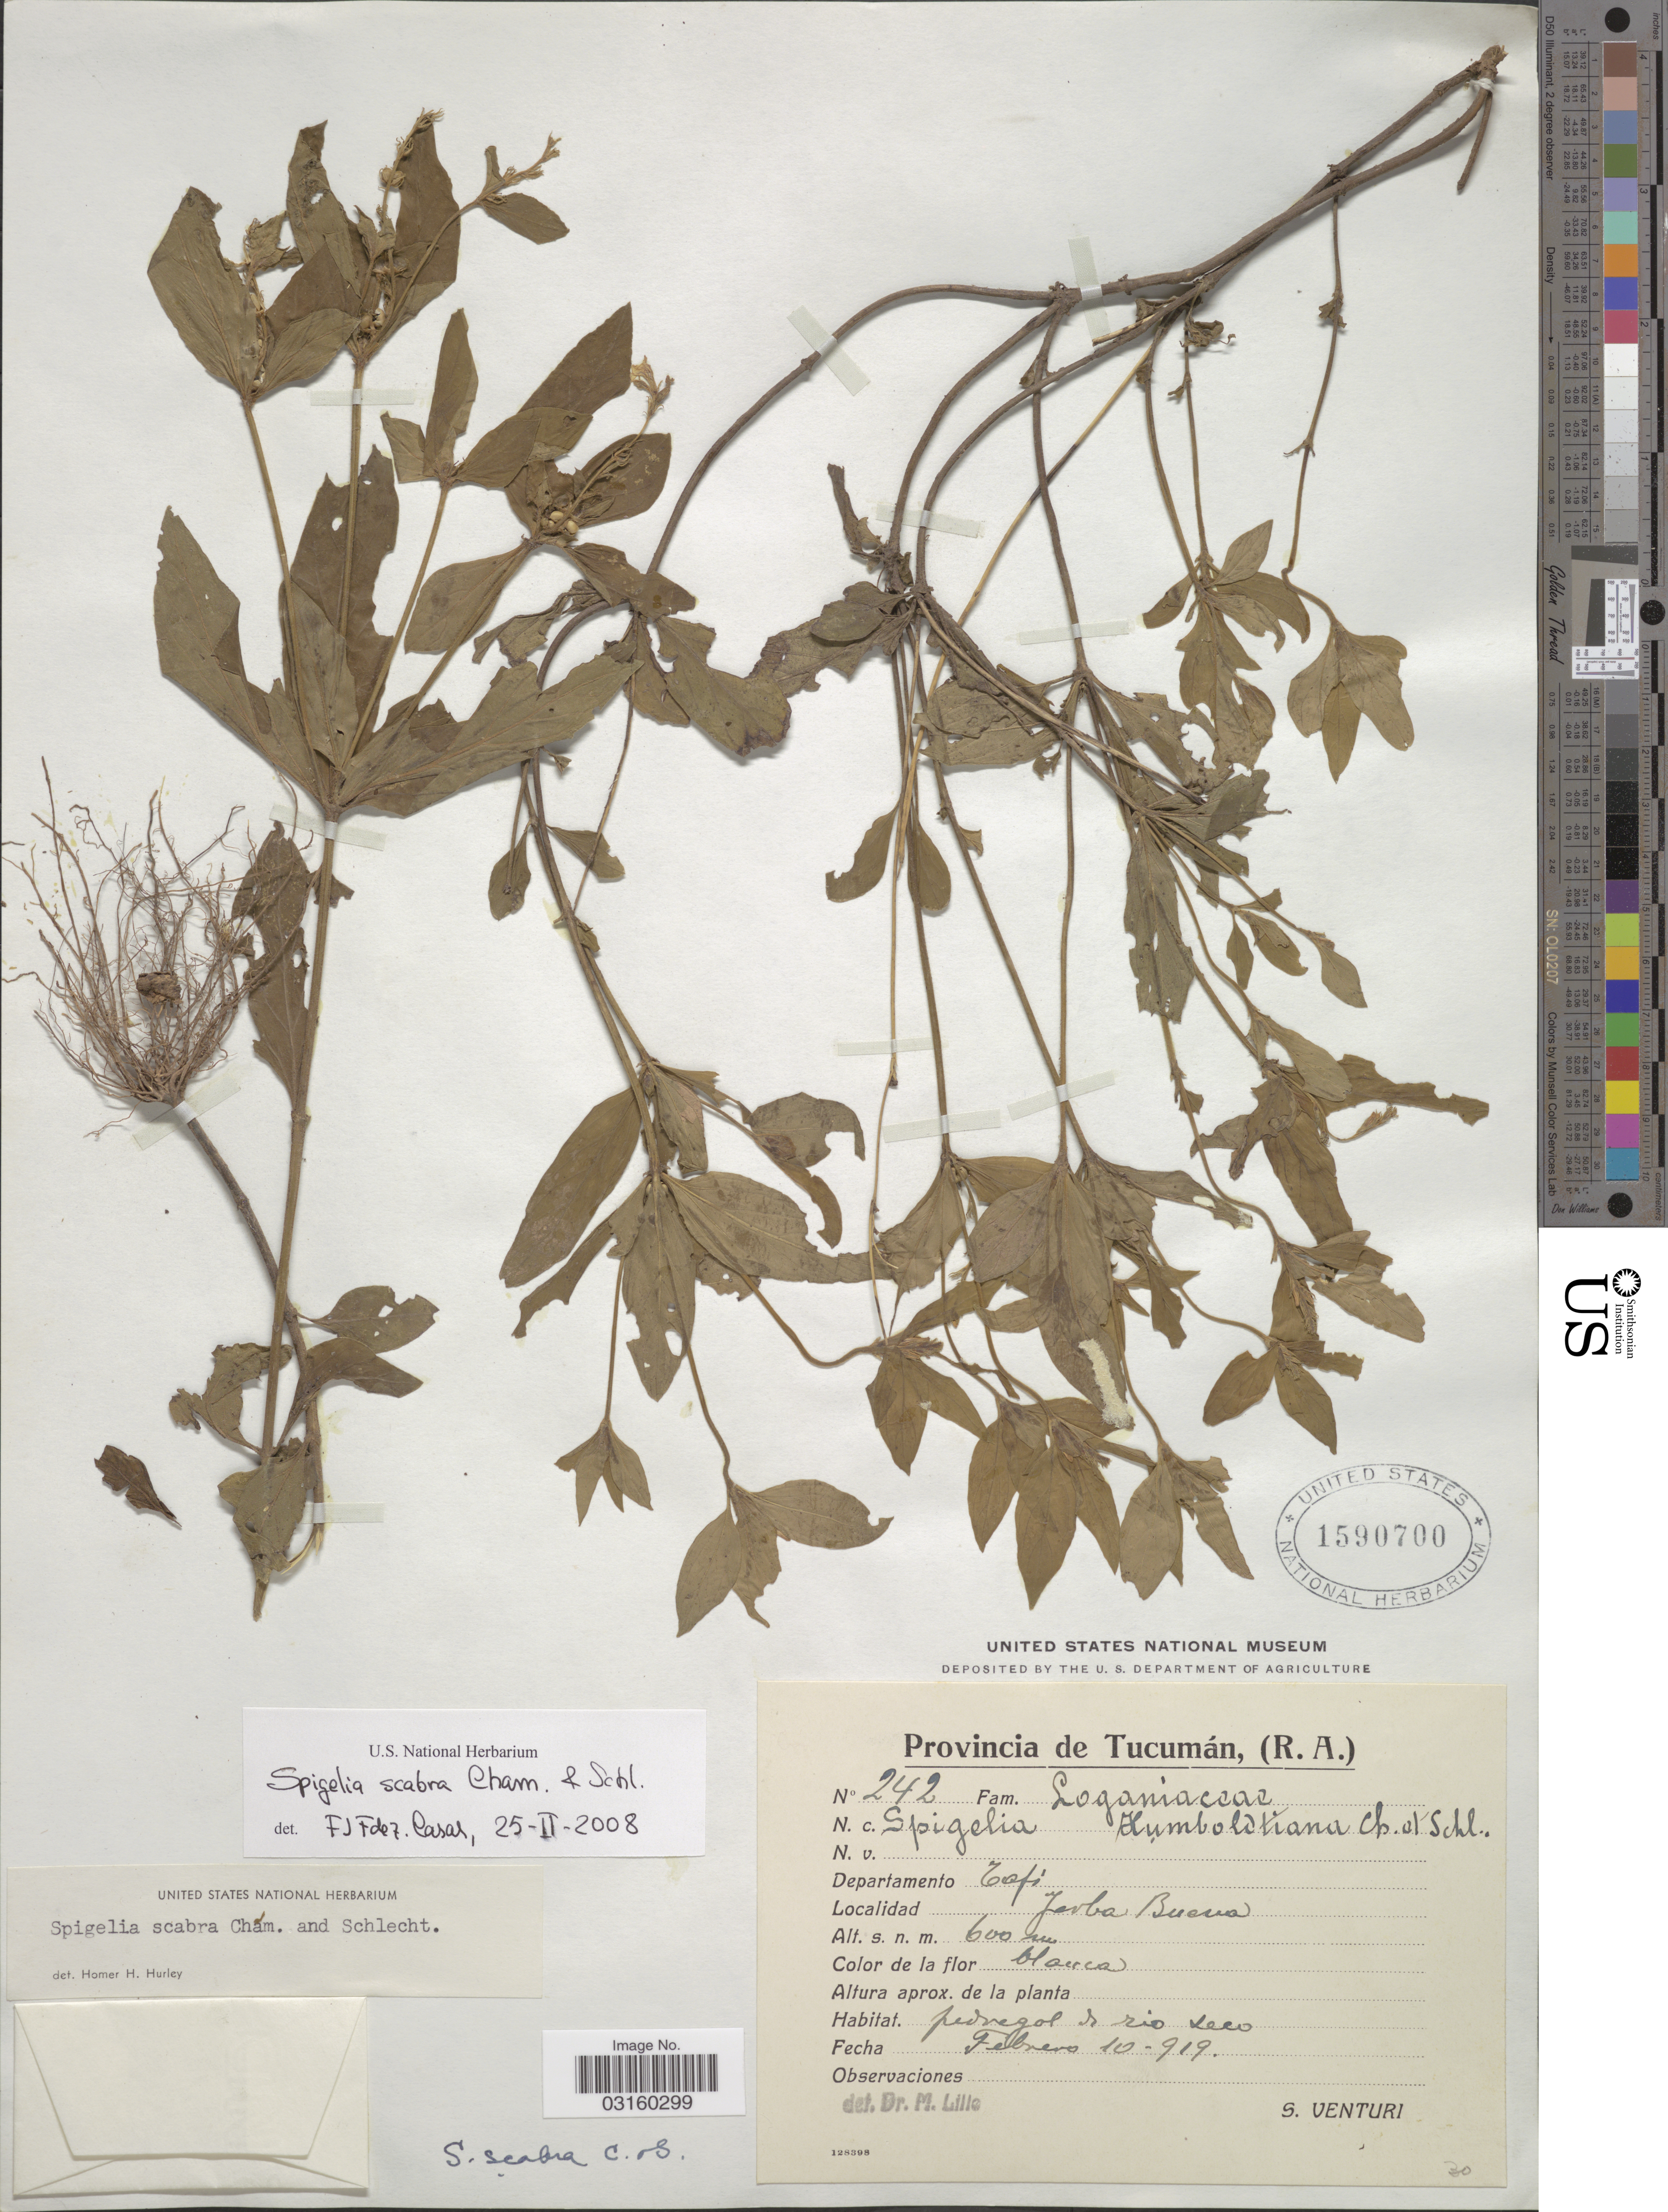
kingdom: Plantae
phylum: Tracheophyta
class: Magnoliopsida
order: Gentianales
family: Loganiaceae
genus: Spigelia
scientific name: Spigelia scabra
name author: Cham. & Schltdl.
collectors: S. Venturi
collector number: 242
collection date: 1919-02-10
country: Argentina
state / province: Tucuman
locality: Provincia de Tucumán, (R.A.), Departamento Tafí, Jerba Buena.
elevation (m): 600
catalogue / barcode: US 1590700